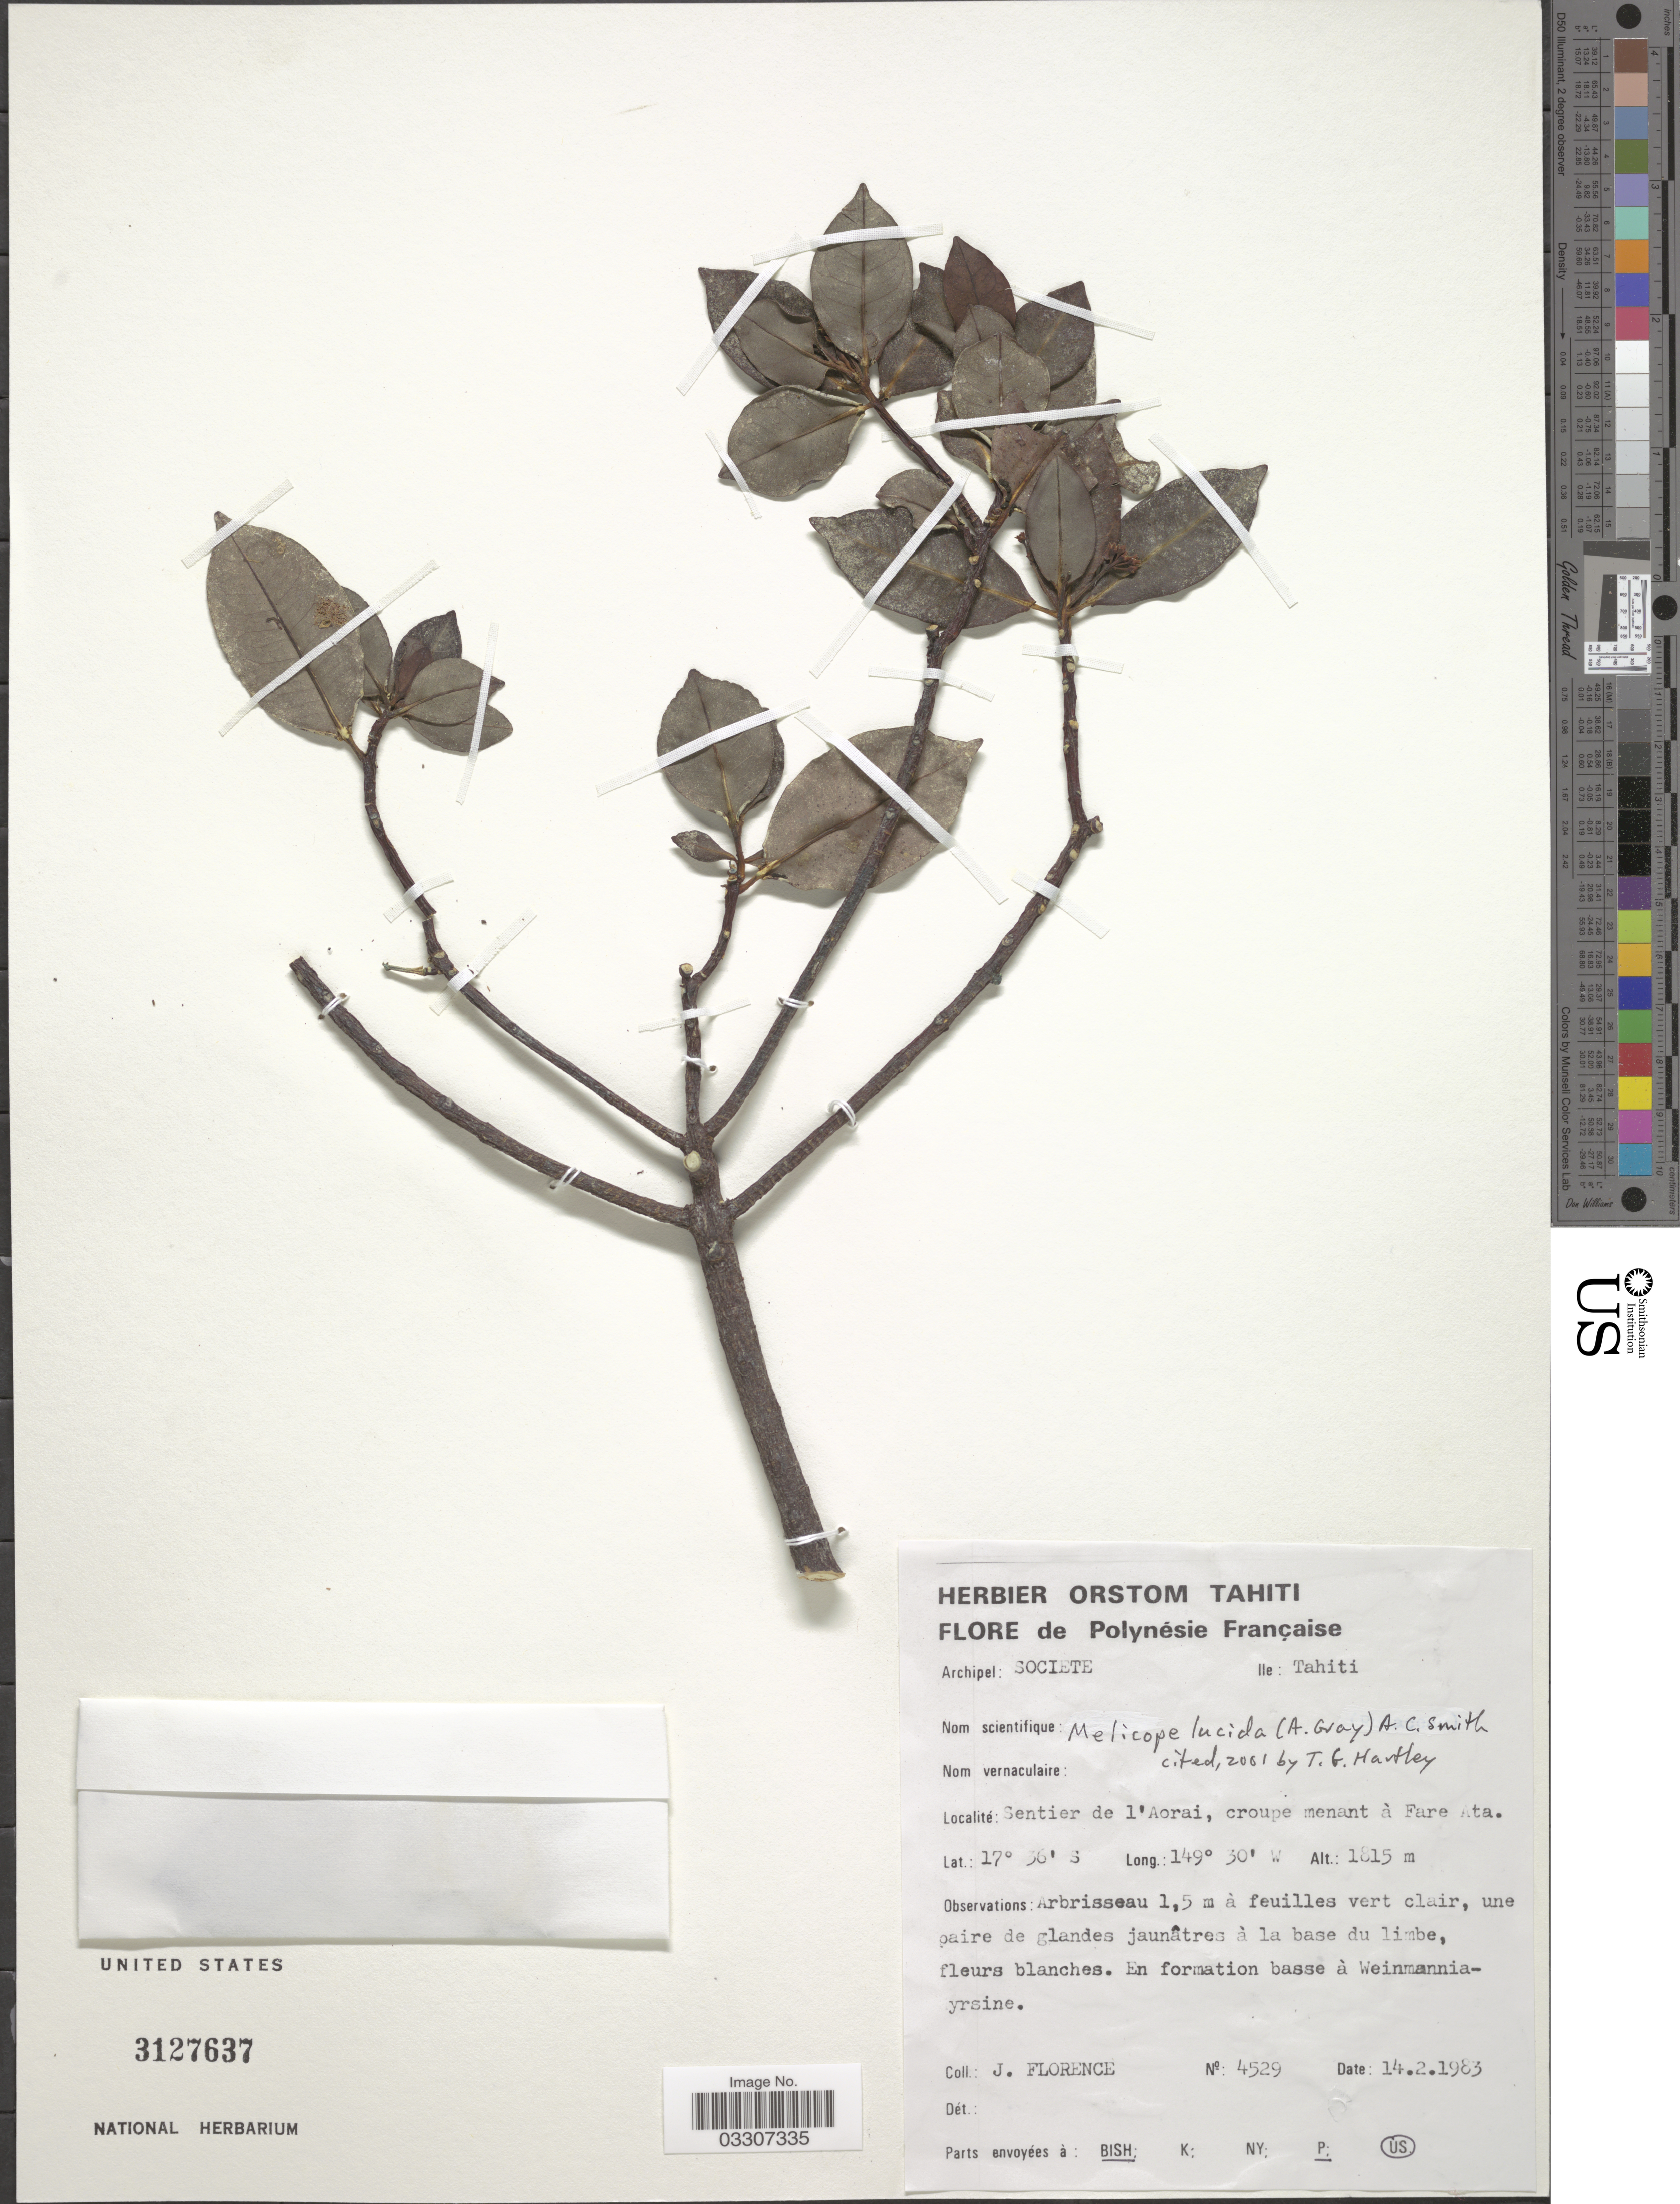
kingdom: Plantae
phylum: Tracheophyta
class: Magnoliopsida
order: Sapindales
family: Rutaceae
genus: Melicope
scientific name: Melicope lucida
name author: (A. Gray) A.C. Sm.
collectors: J. Florence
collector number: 4529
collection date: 1983-02-14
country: French Polynesia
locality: Polynésie Française. Archipel: Societe. Ile: Tahiti. Sentier de l'Aorai, croupe menant à Fare Ata.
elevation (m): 1815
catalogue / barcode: US 3127637